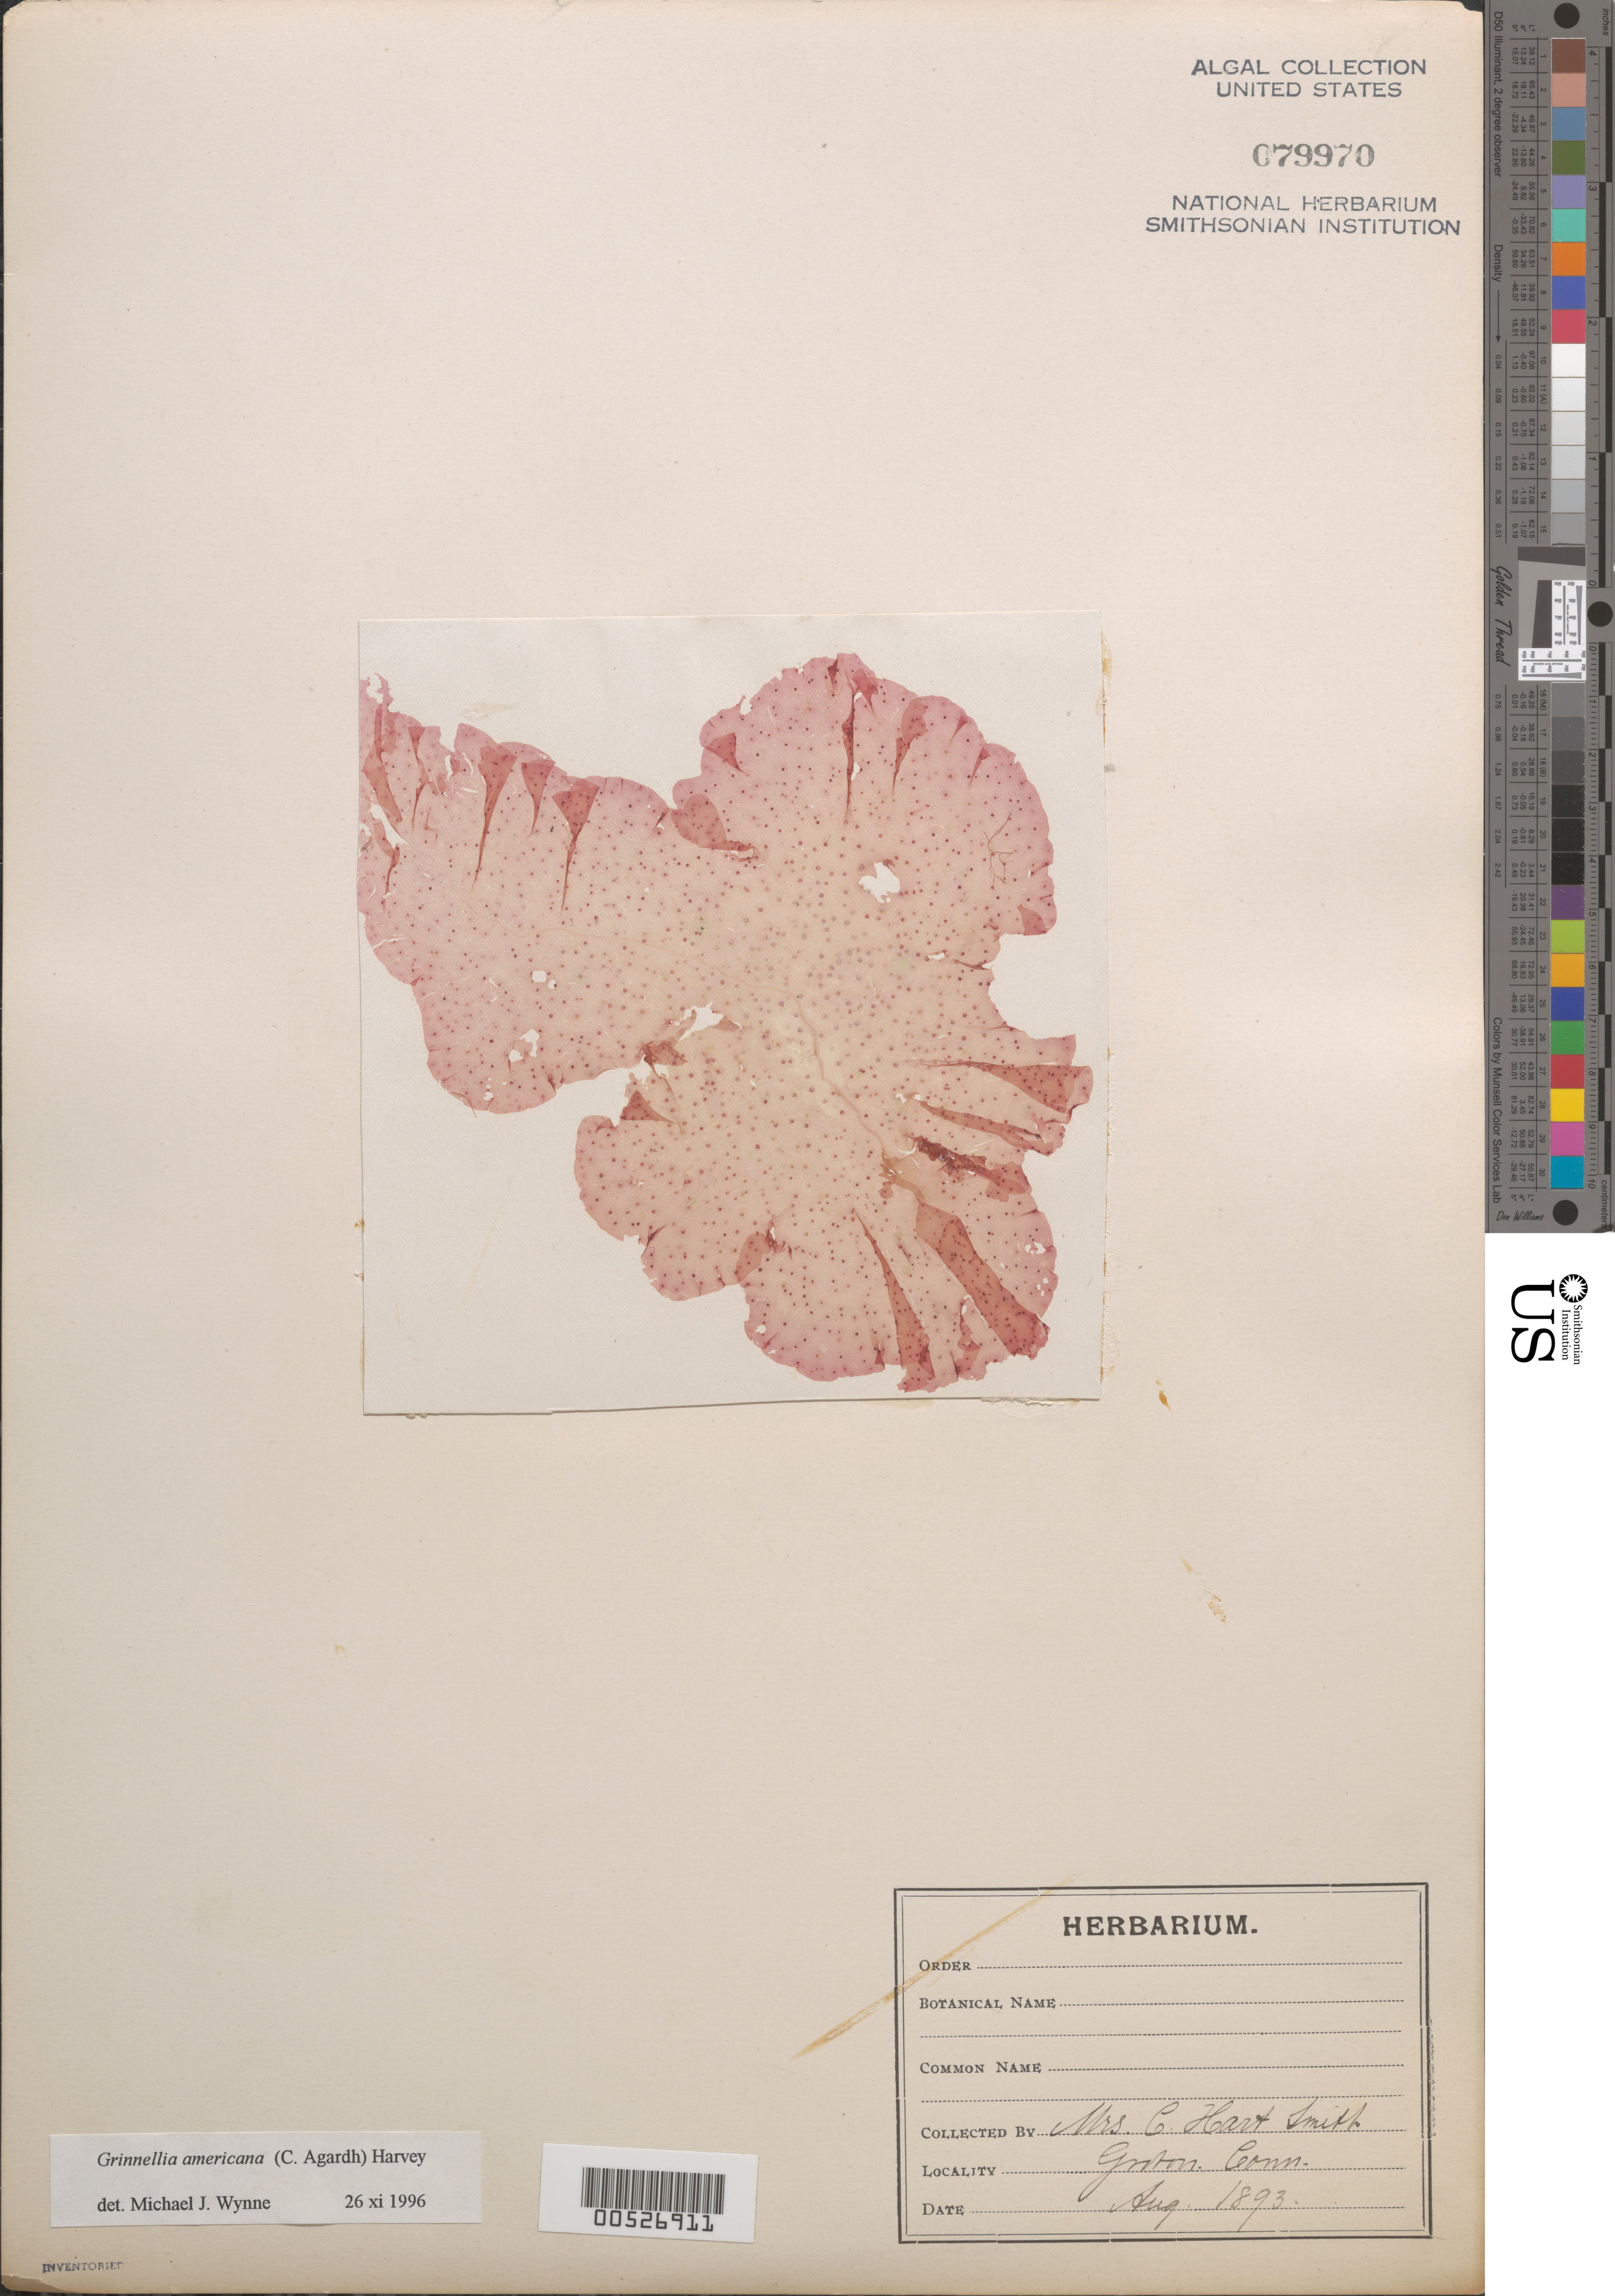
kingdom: Plantae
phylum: Rhodophyta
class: Florideophyceae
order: Ceramiales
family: Delesseriaceae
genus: Grinnellia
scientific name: Grinnellia americana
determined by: Wynne, M. J.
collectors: C. H. Smith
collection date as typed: Aug 1893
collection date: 1893-08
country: United States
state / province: Connecticut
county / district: New London County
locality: Groton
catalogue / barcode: US 79970